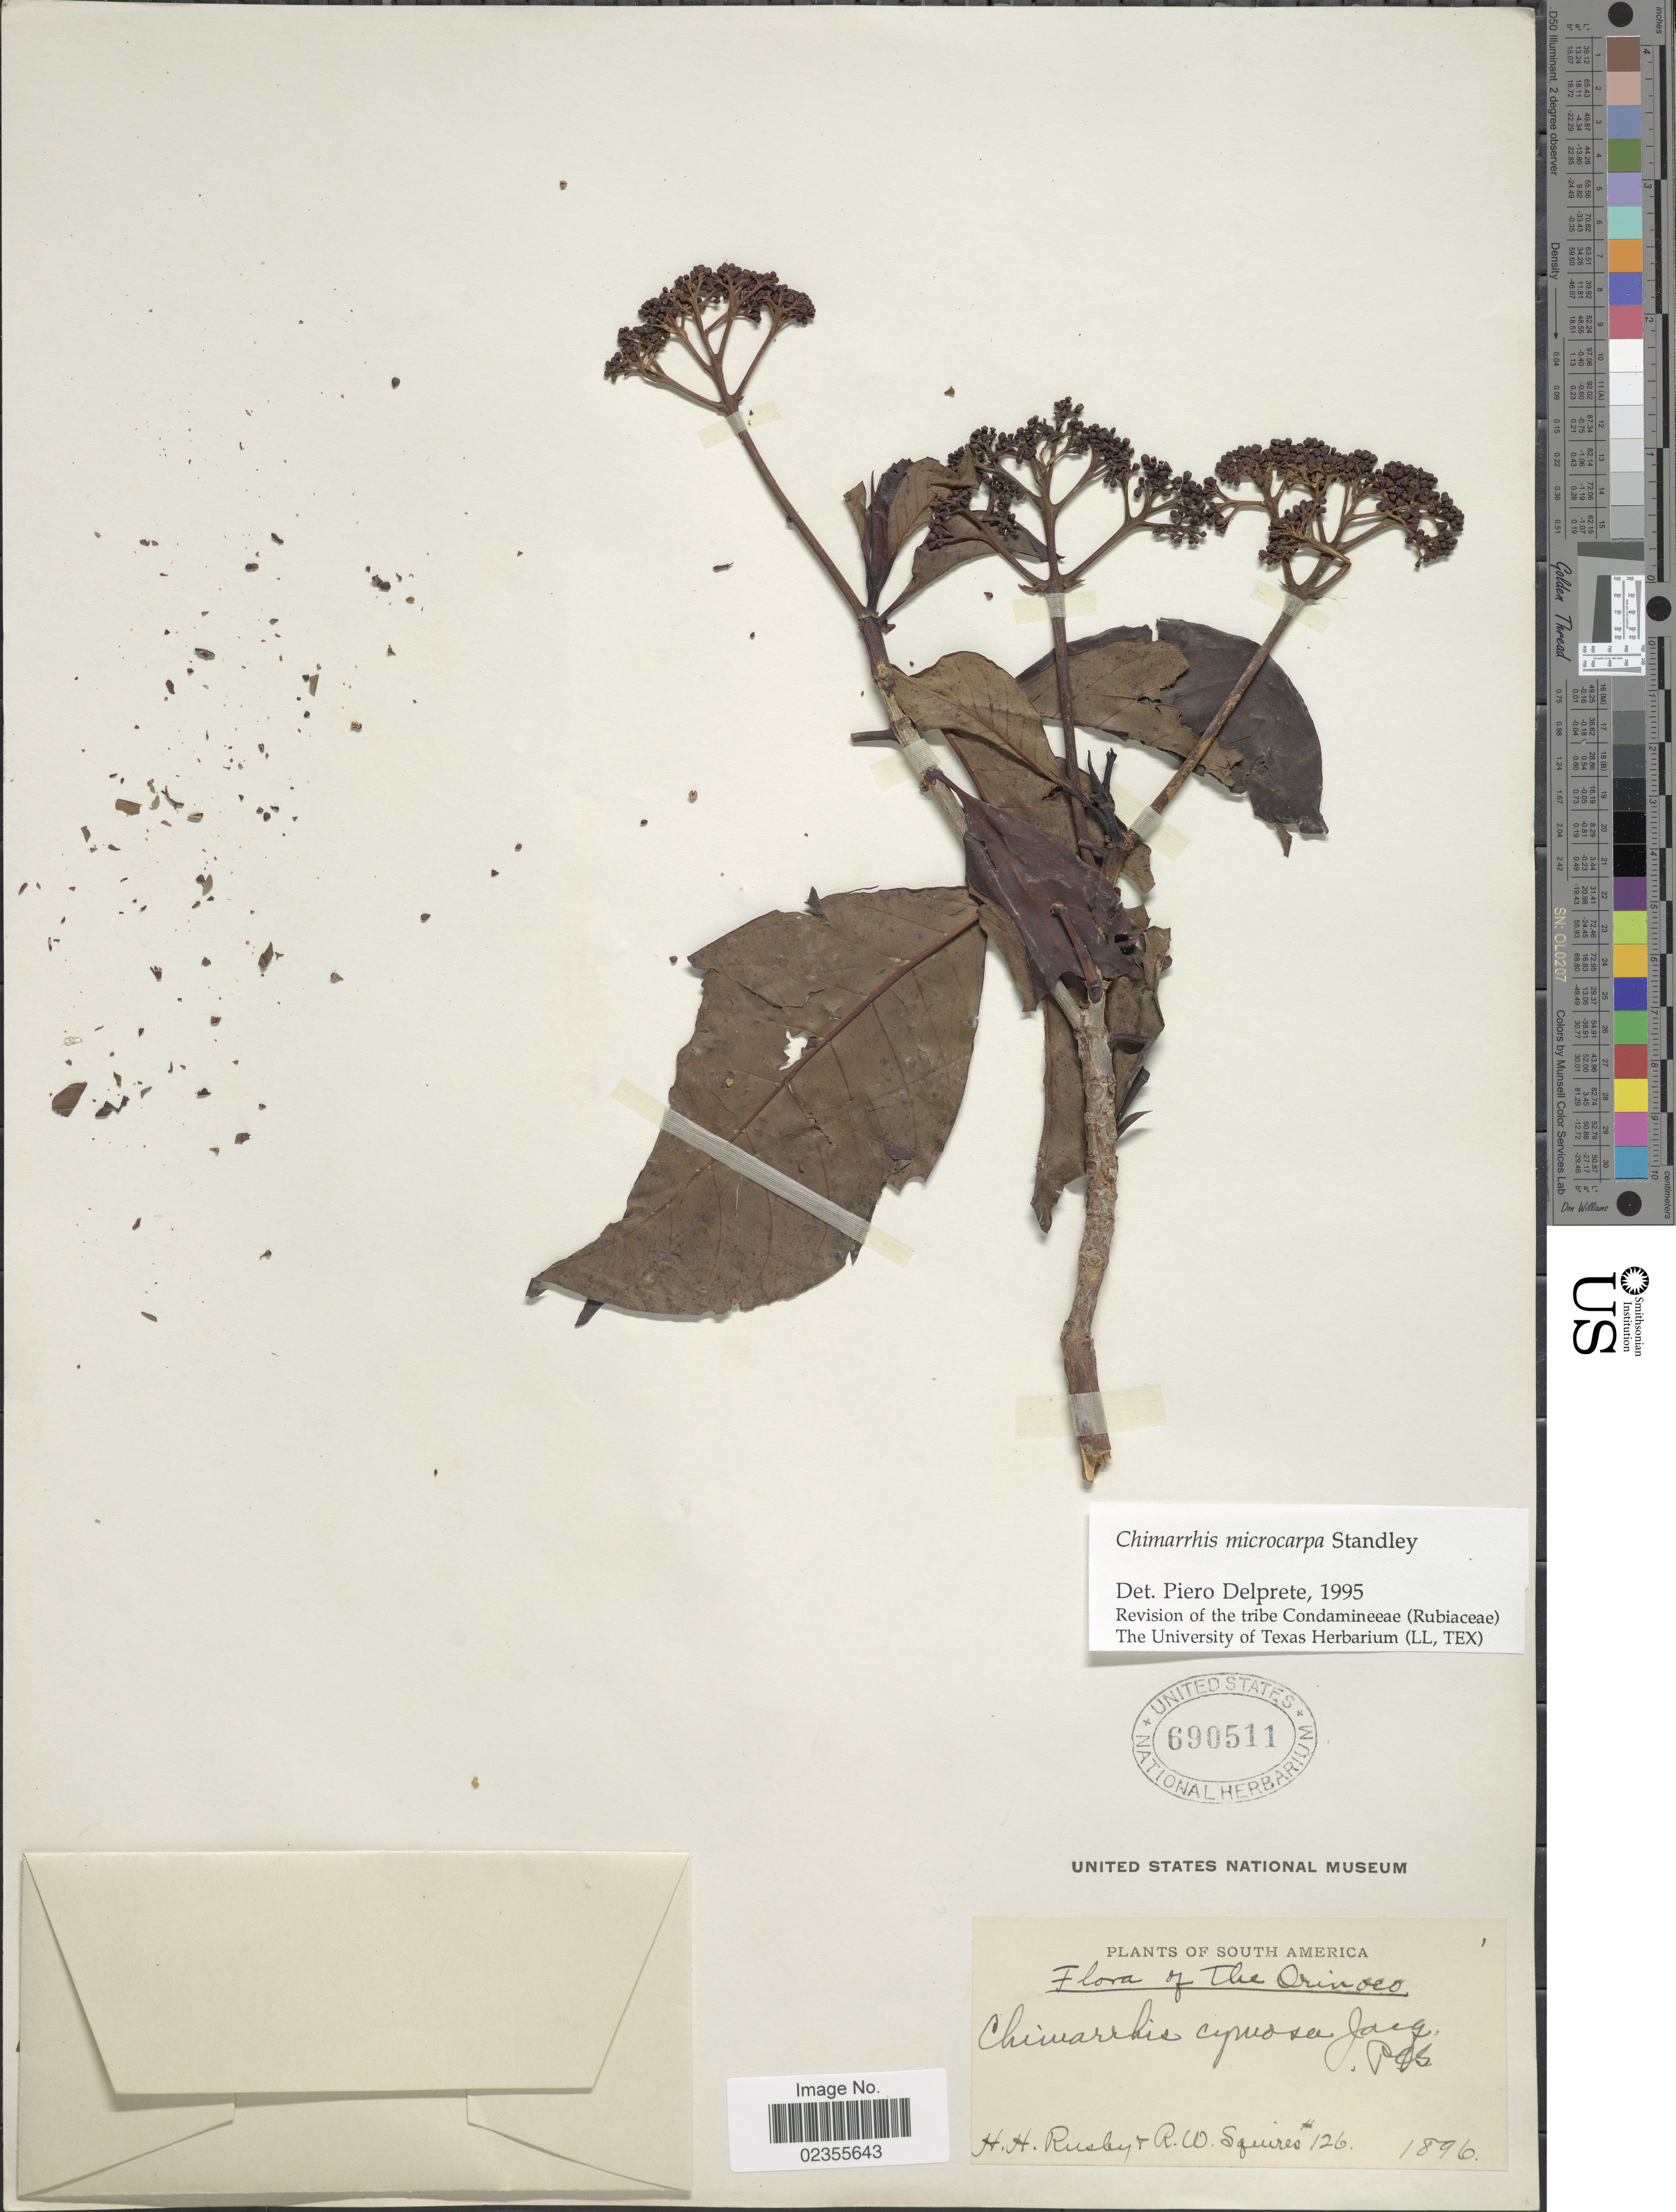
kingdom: Plantae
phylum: Tracheophyta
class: Magnoliopsida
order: Gentianales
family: Rubiaceae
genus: Chimarrhis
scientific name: Chimarrhis microcarpa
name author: Standl.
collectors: H. H. Rusby & R. Squires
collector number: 126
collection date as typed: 1896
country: Venezuela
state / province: Delta Amacuro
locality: Lower Orinoco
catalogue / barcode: US 690511